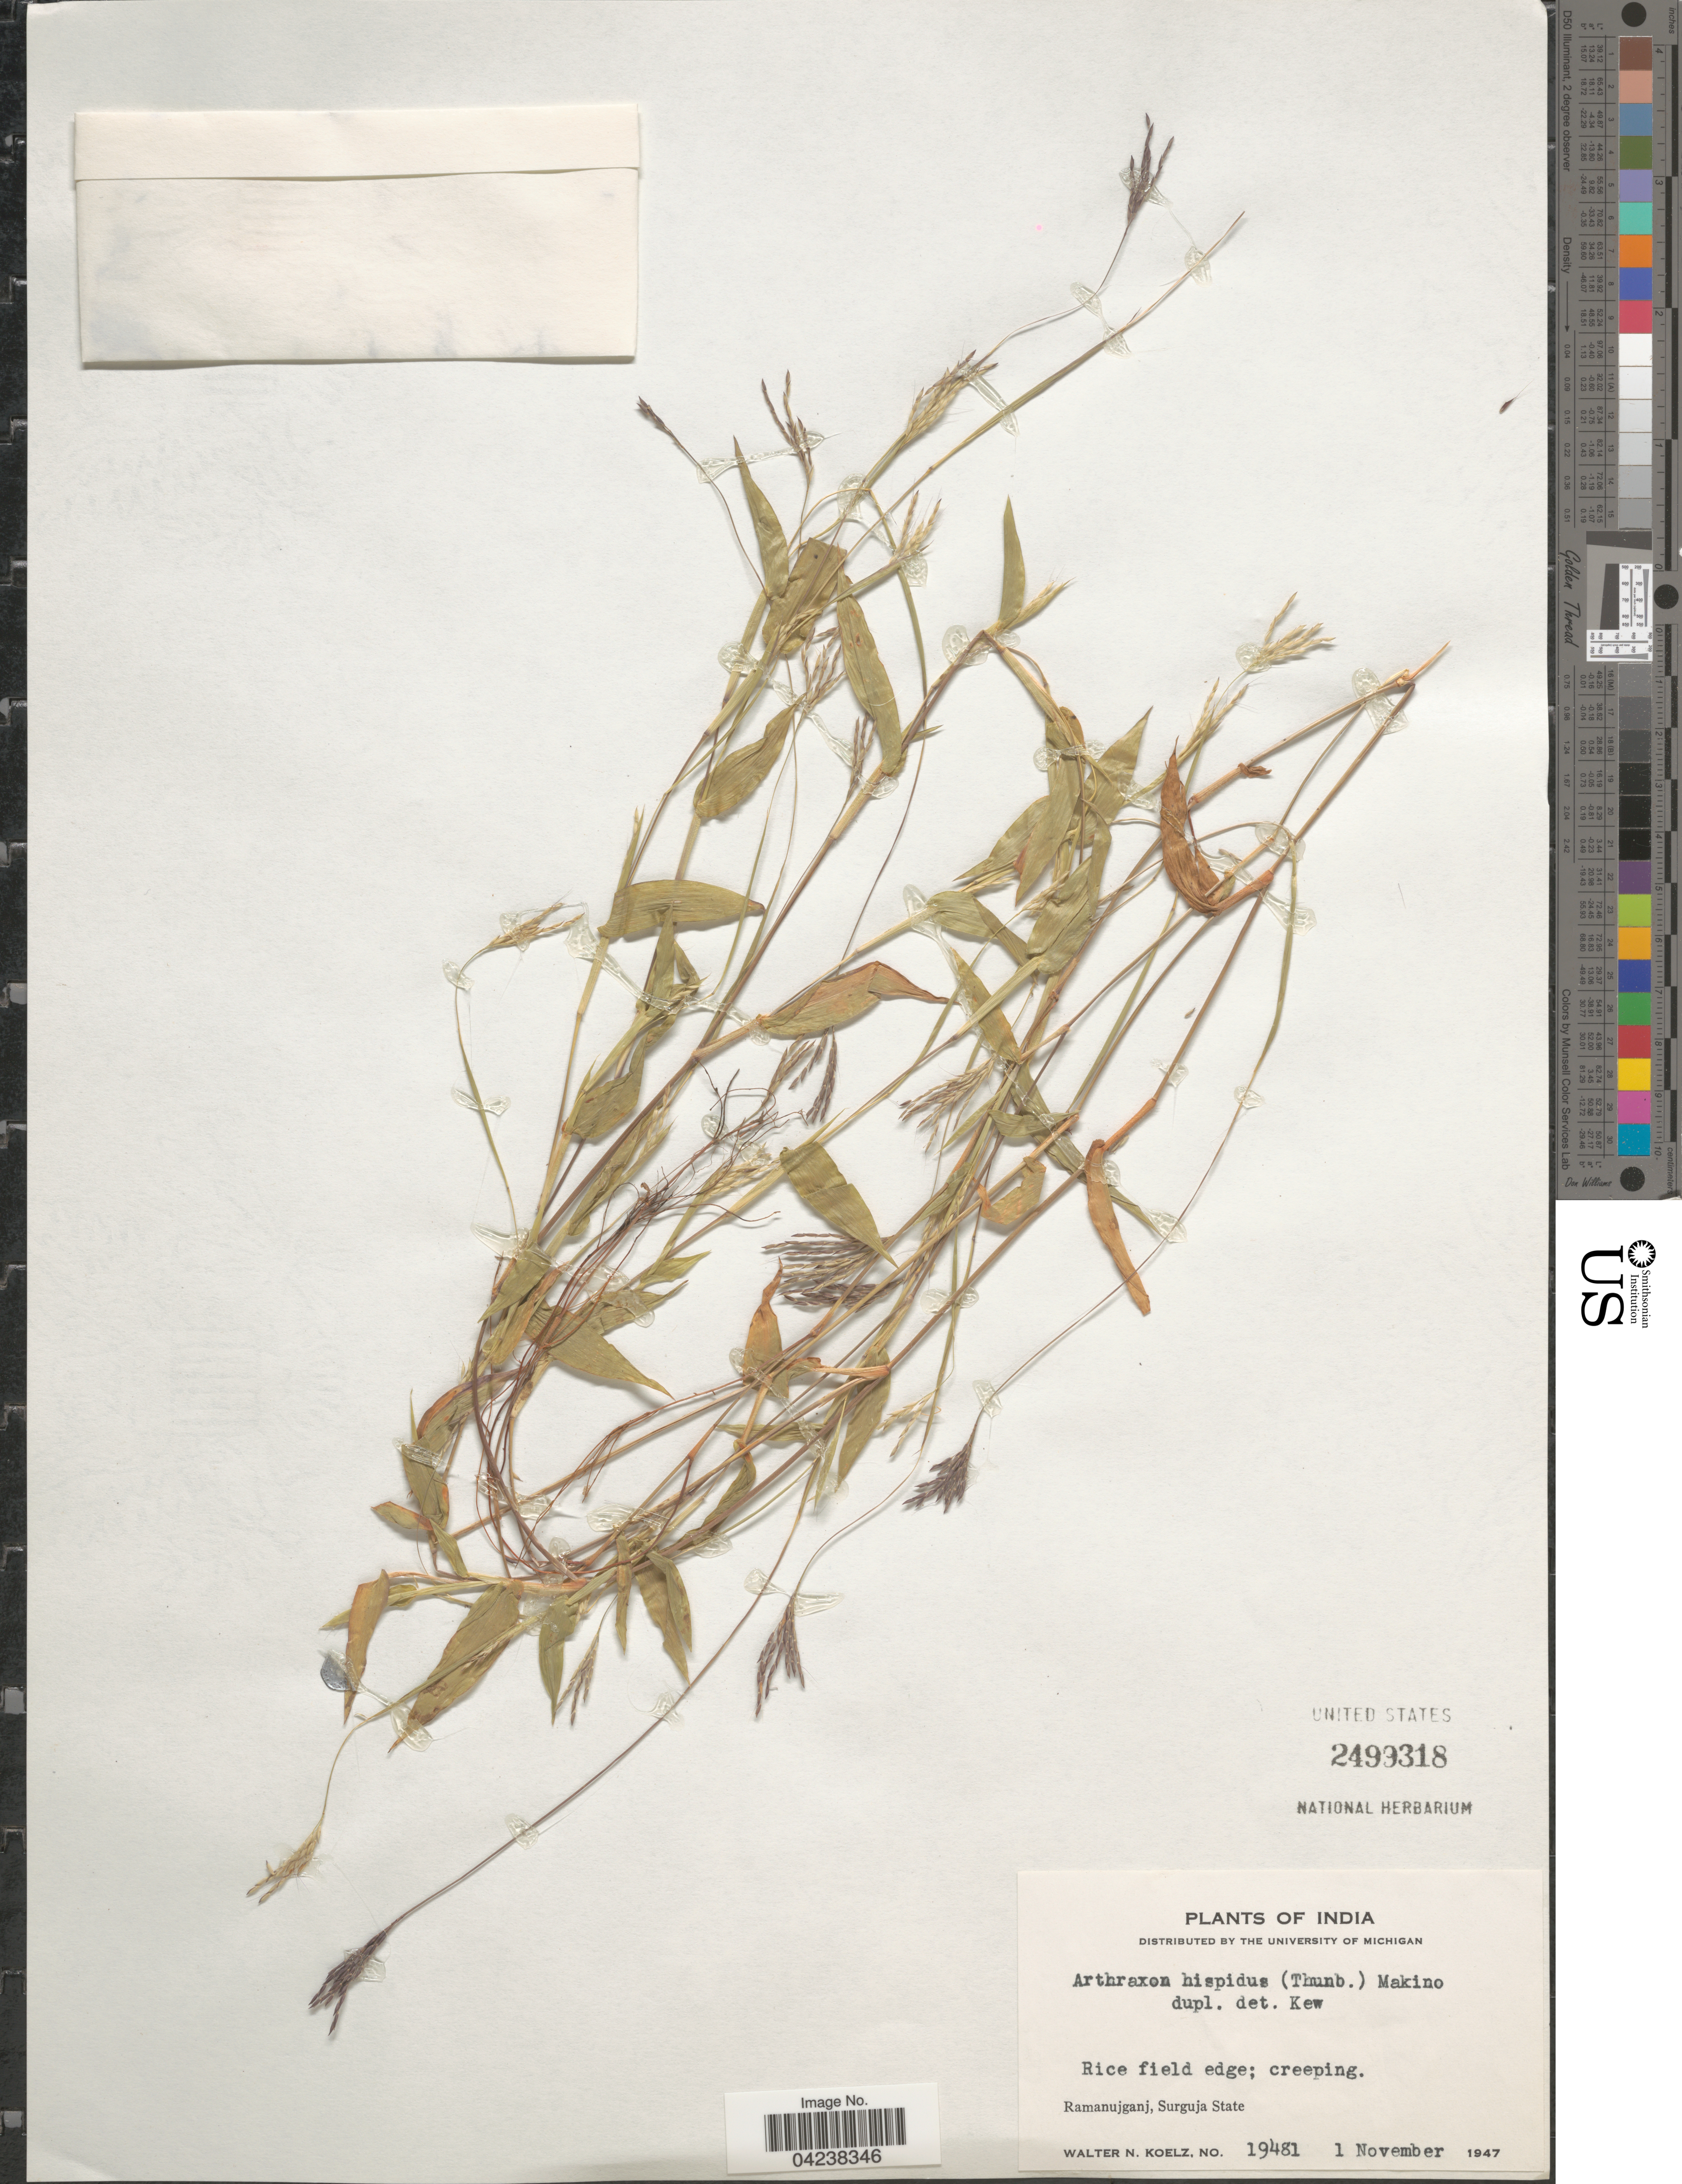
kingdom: Plantae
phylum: Tracheophyta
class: Liliopsida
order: Poales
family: Poaceae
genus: Arthraxon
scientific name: Arthraxon hispidus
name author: (Thunb.) Makino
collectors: W. N. Koelz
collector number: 19481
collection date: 1947-11-01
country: India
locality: Ramanujganj, Surguja State.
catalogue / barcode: US 2499318